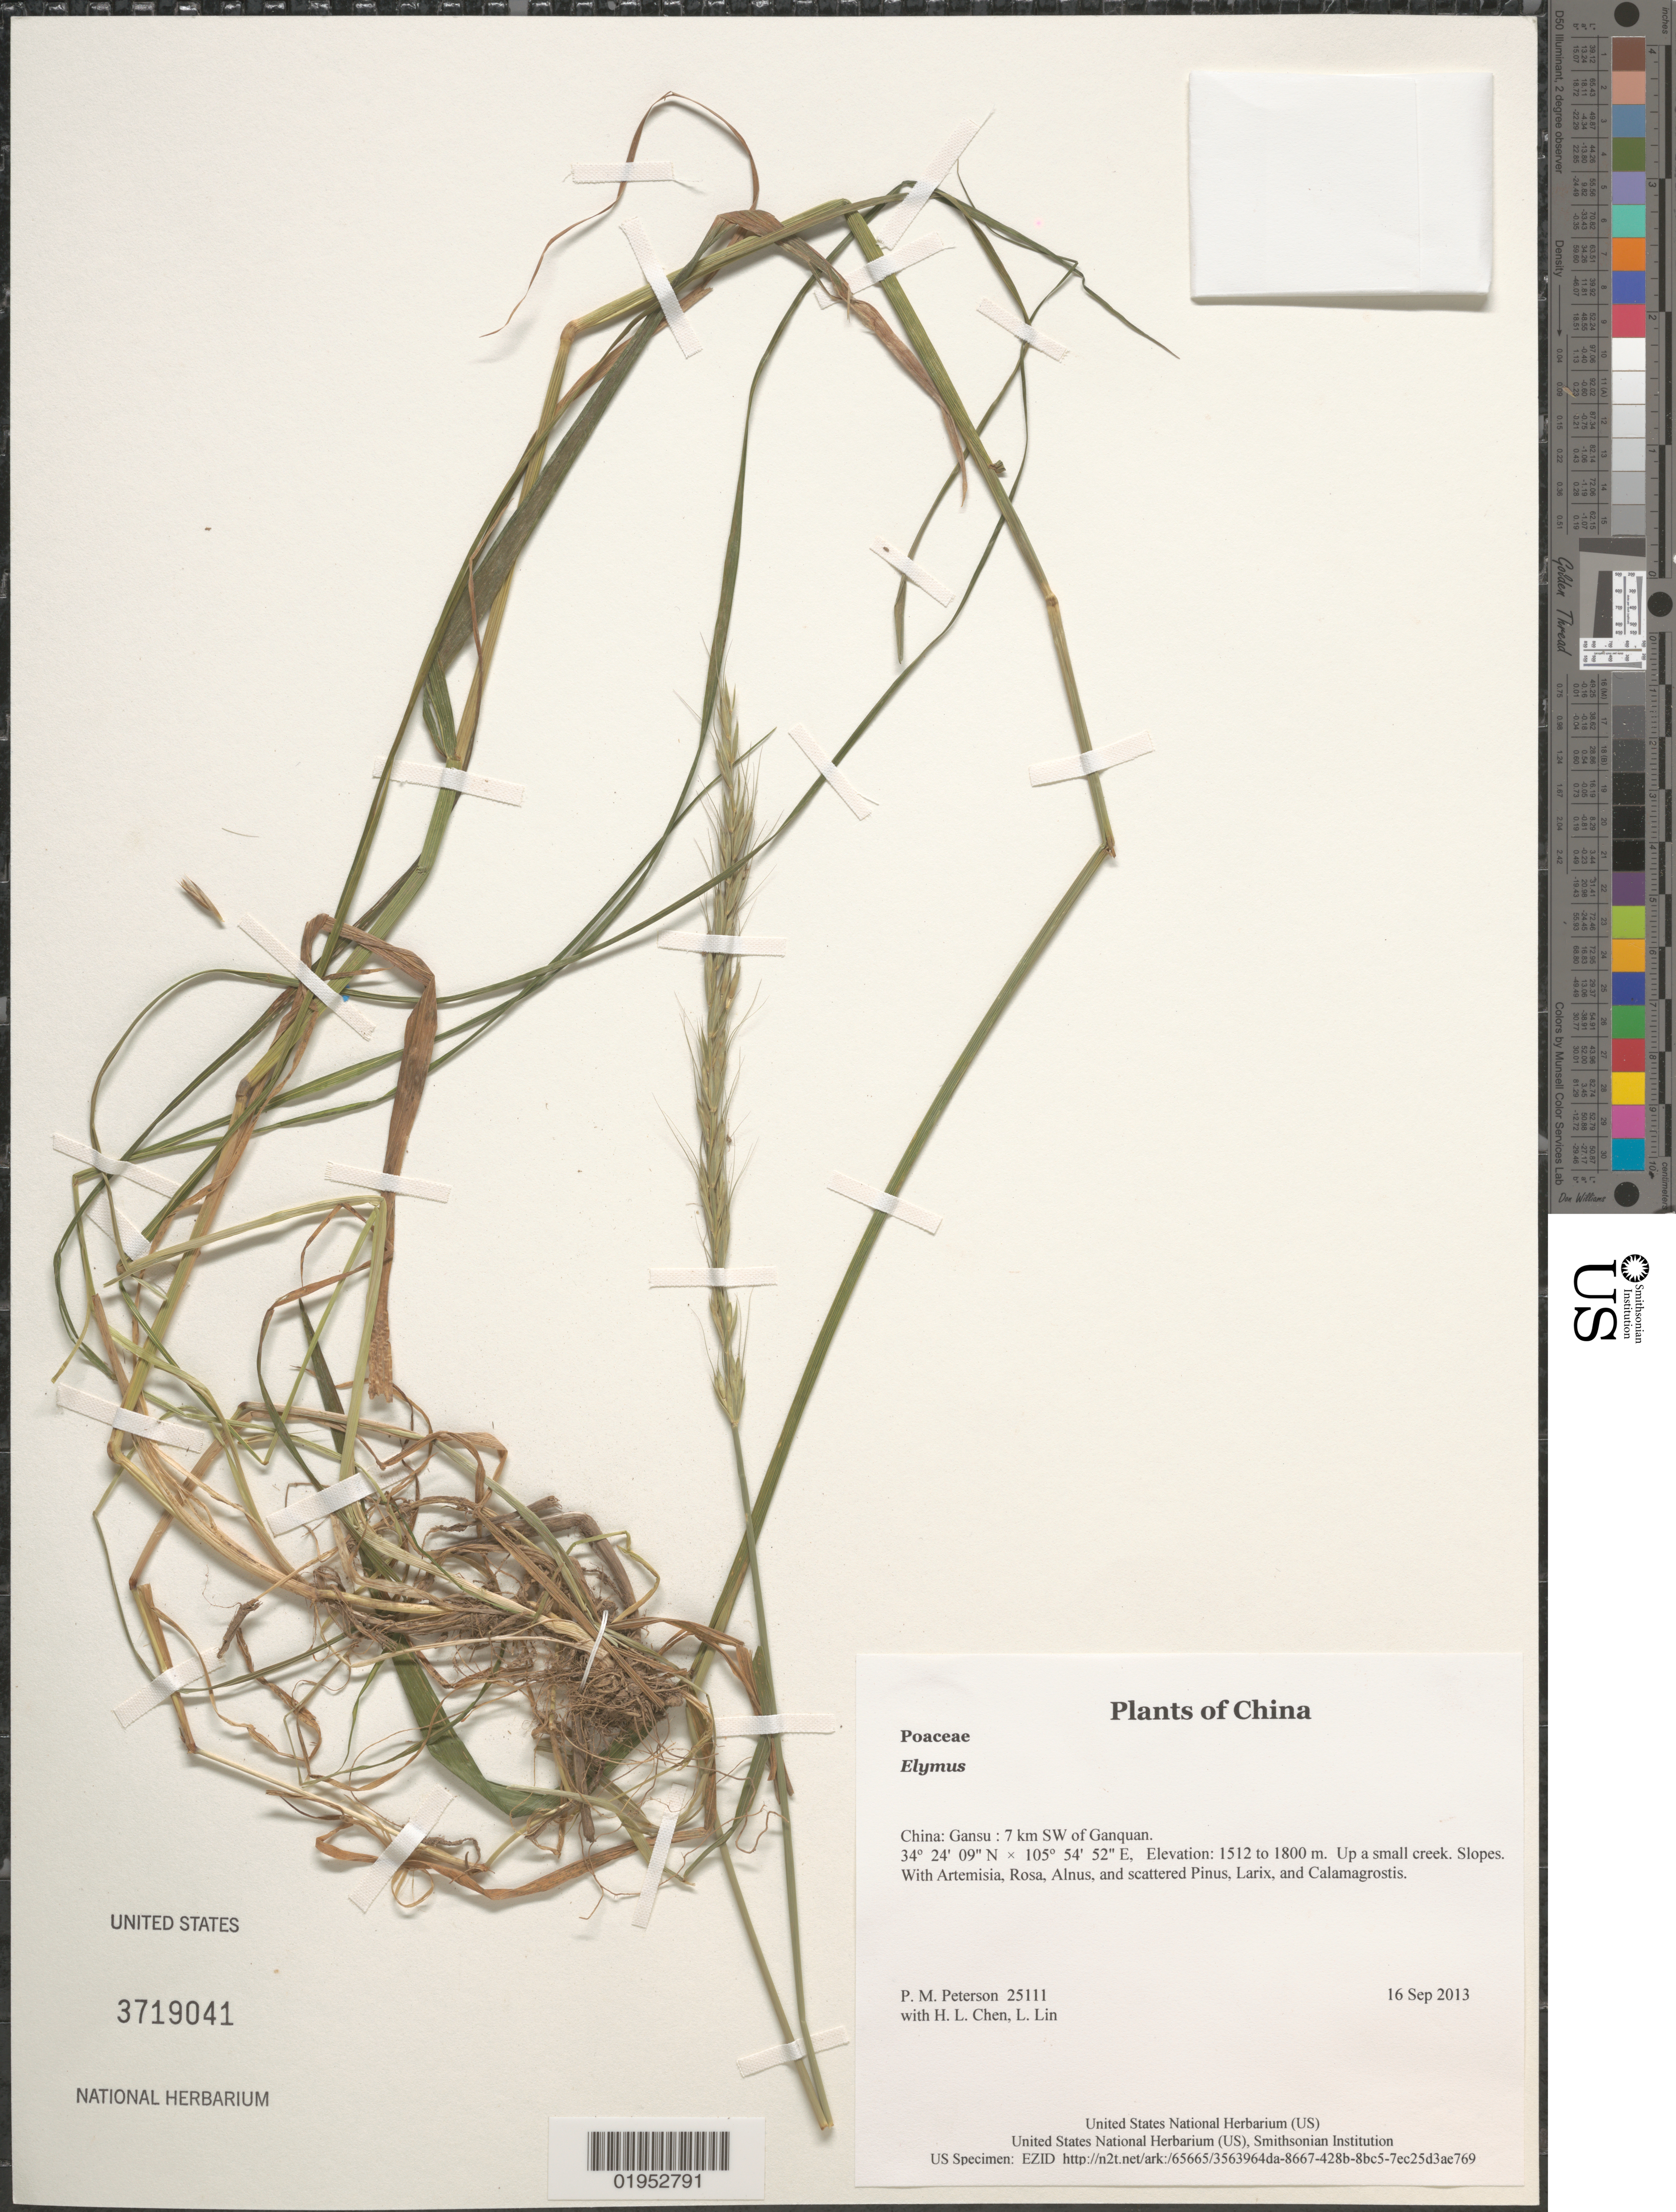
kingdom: Plantae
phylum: Tracheophyta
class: Liliopsida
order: Poales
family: Poaceae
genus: Elymus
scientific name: Elymus sp.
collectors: P. M. Peterson, H. L. Chen & L. Lin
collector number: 25111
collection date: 2013-09-16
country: China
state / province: Gansu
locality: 7 km SW of Ganquan.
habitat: Up a small creek. Slopes.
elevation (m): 1512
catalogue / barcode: US 3719041